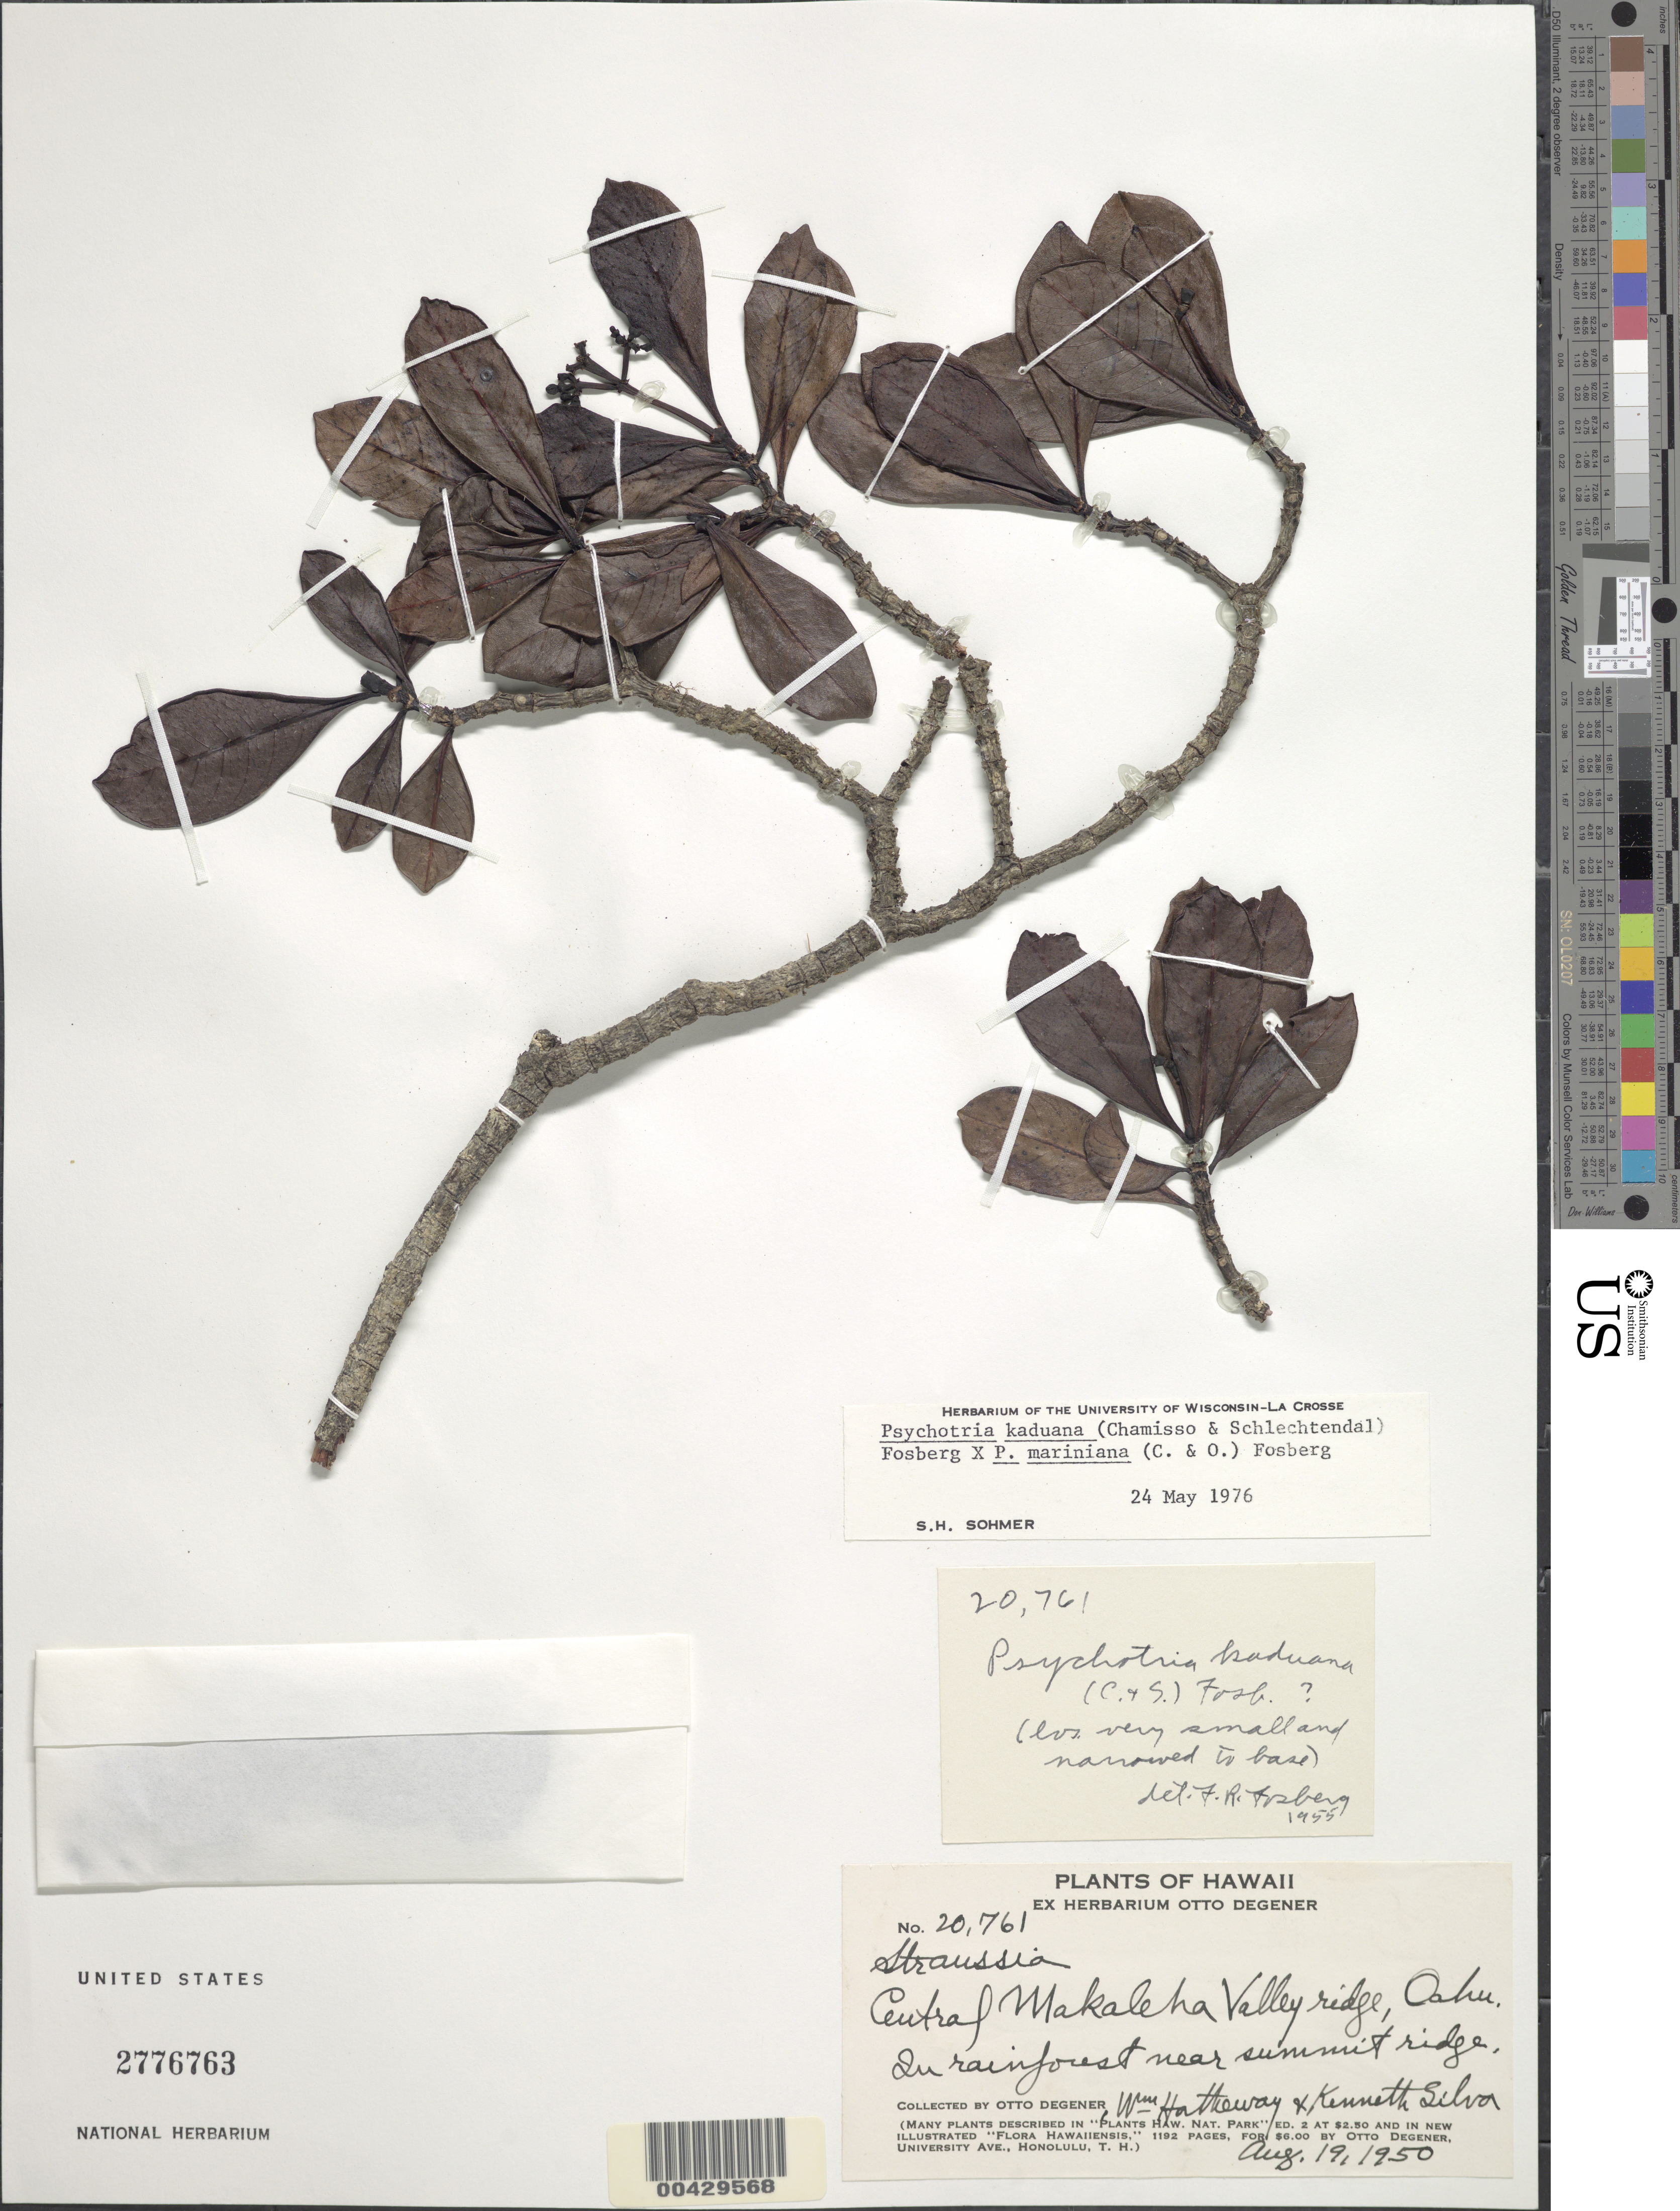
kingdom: Plantae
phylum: Tracheophyta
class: Magnoliopsida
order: Gentianales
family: Rubiaceae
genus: Psychotria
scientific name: Psychotria kaduana x P. mariniana (Cham. & Schltdl.) Fosberg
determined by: Sohmer, S. H.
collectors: O. Degener, W. Hatheway & K. Silva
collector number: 20761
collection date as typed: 19 Aug 1950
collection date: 1950-08-19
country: United States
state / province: Hawaii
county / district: Honolulu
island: Oahu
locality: Central Makaleha Valley Ridge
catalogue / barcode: US 2776763